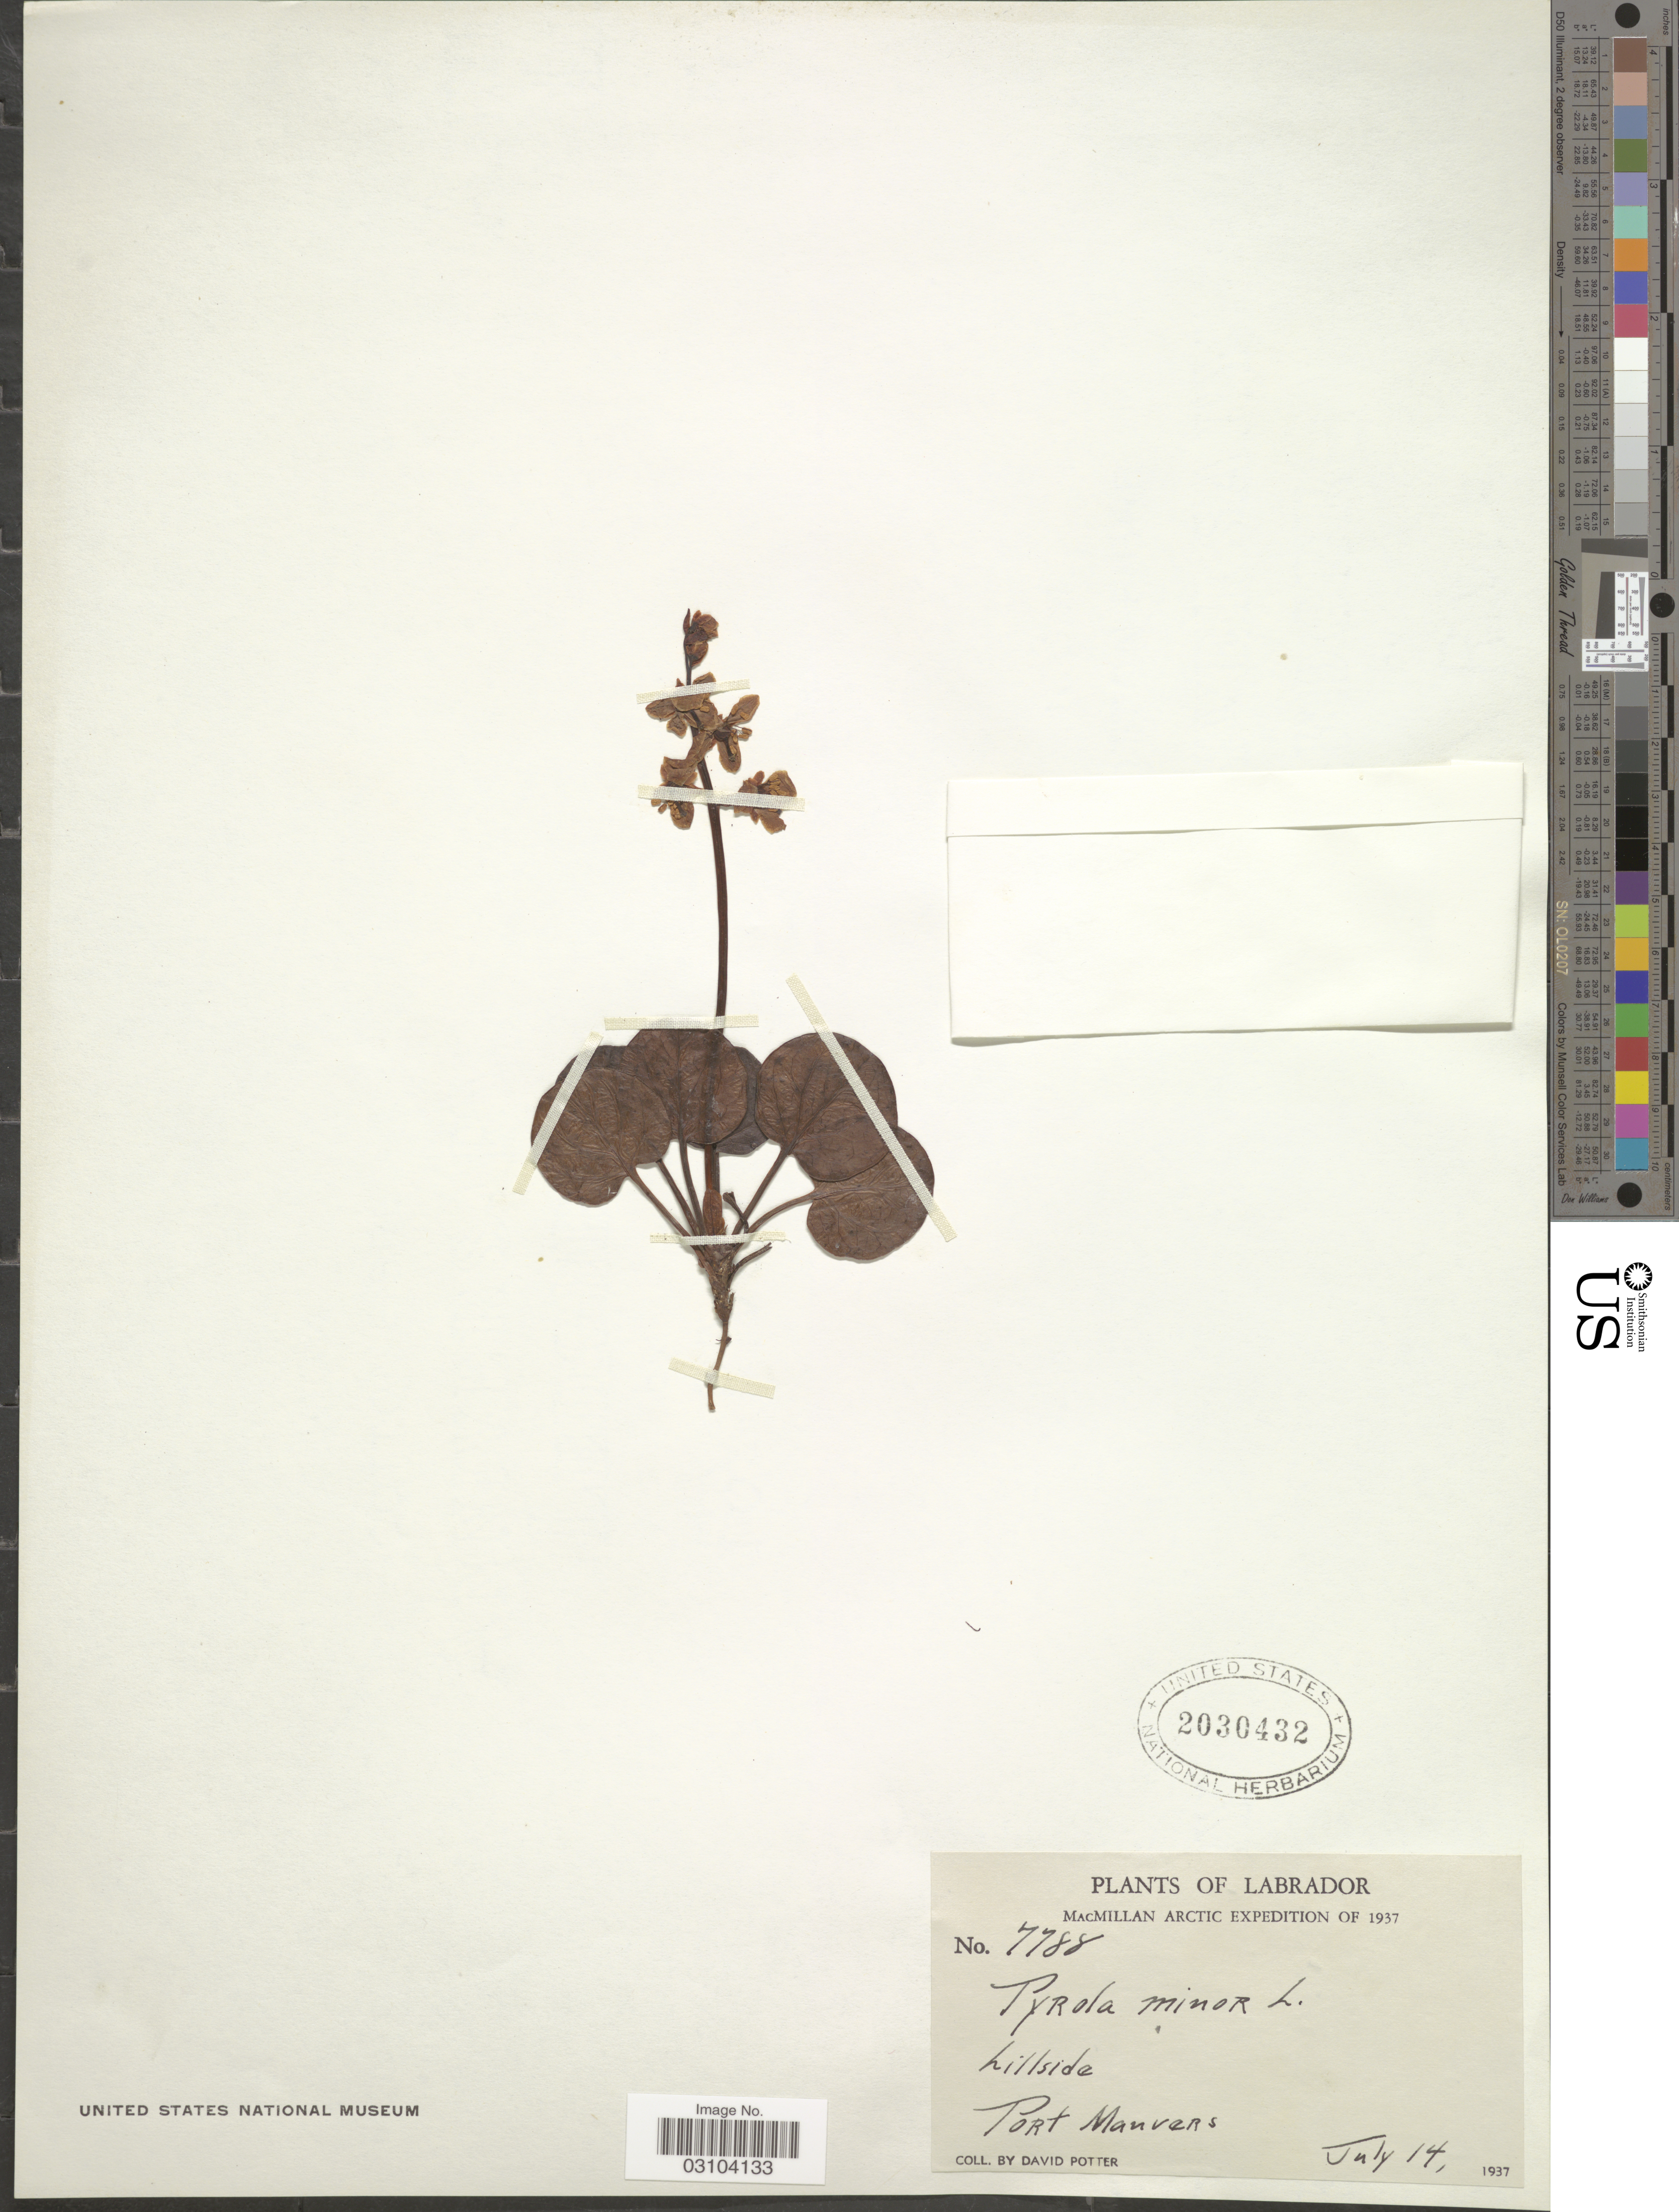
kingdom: Plantae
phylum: Tracheophyta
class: Magnoliopsida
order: Ericales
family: Ericaceae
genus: Pyrola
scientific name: Pyrola minor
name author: L.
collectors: D. Potter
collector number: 7788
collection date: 1937-07-14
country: Canada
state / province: Newfoundland and Labrador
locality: Labrador. Arctic. Port Manvers.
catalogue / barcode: US 2030432